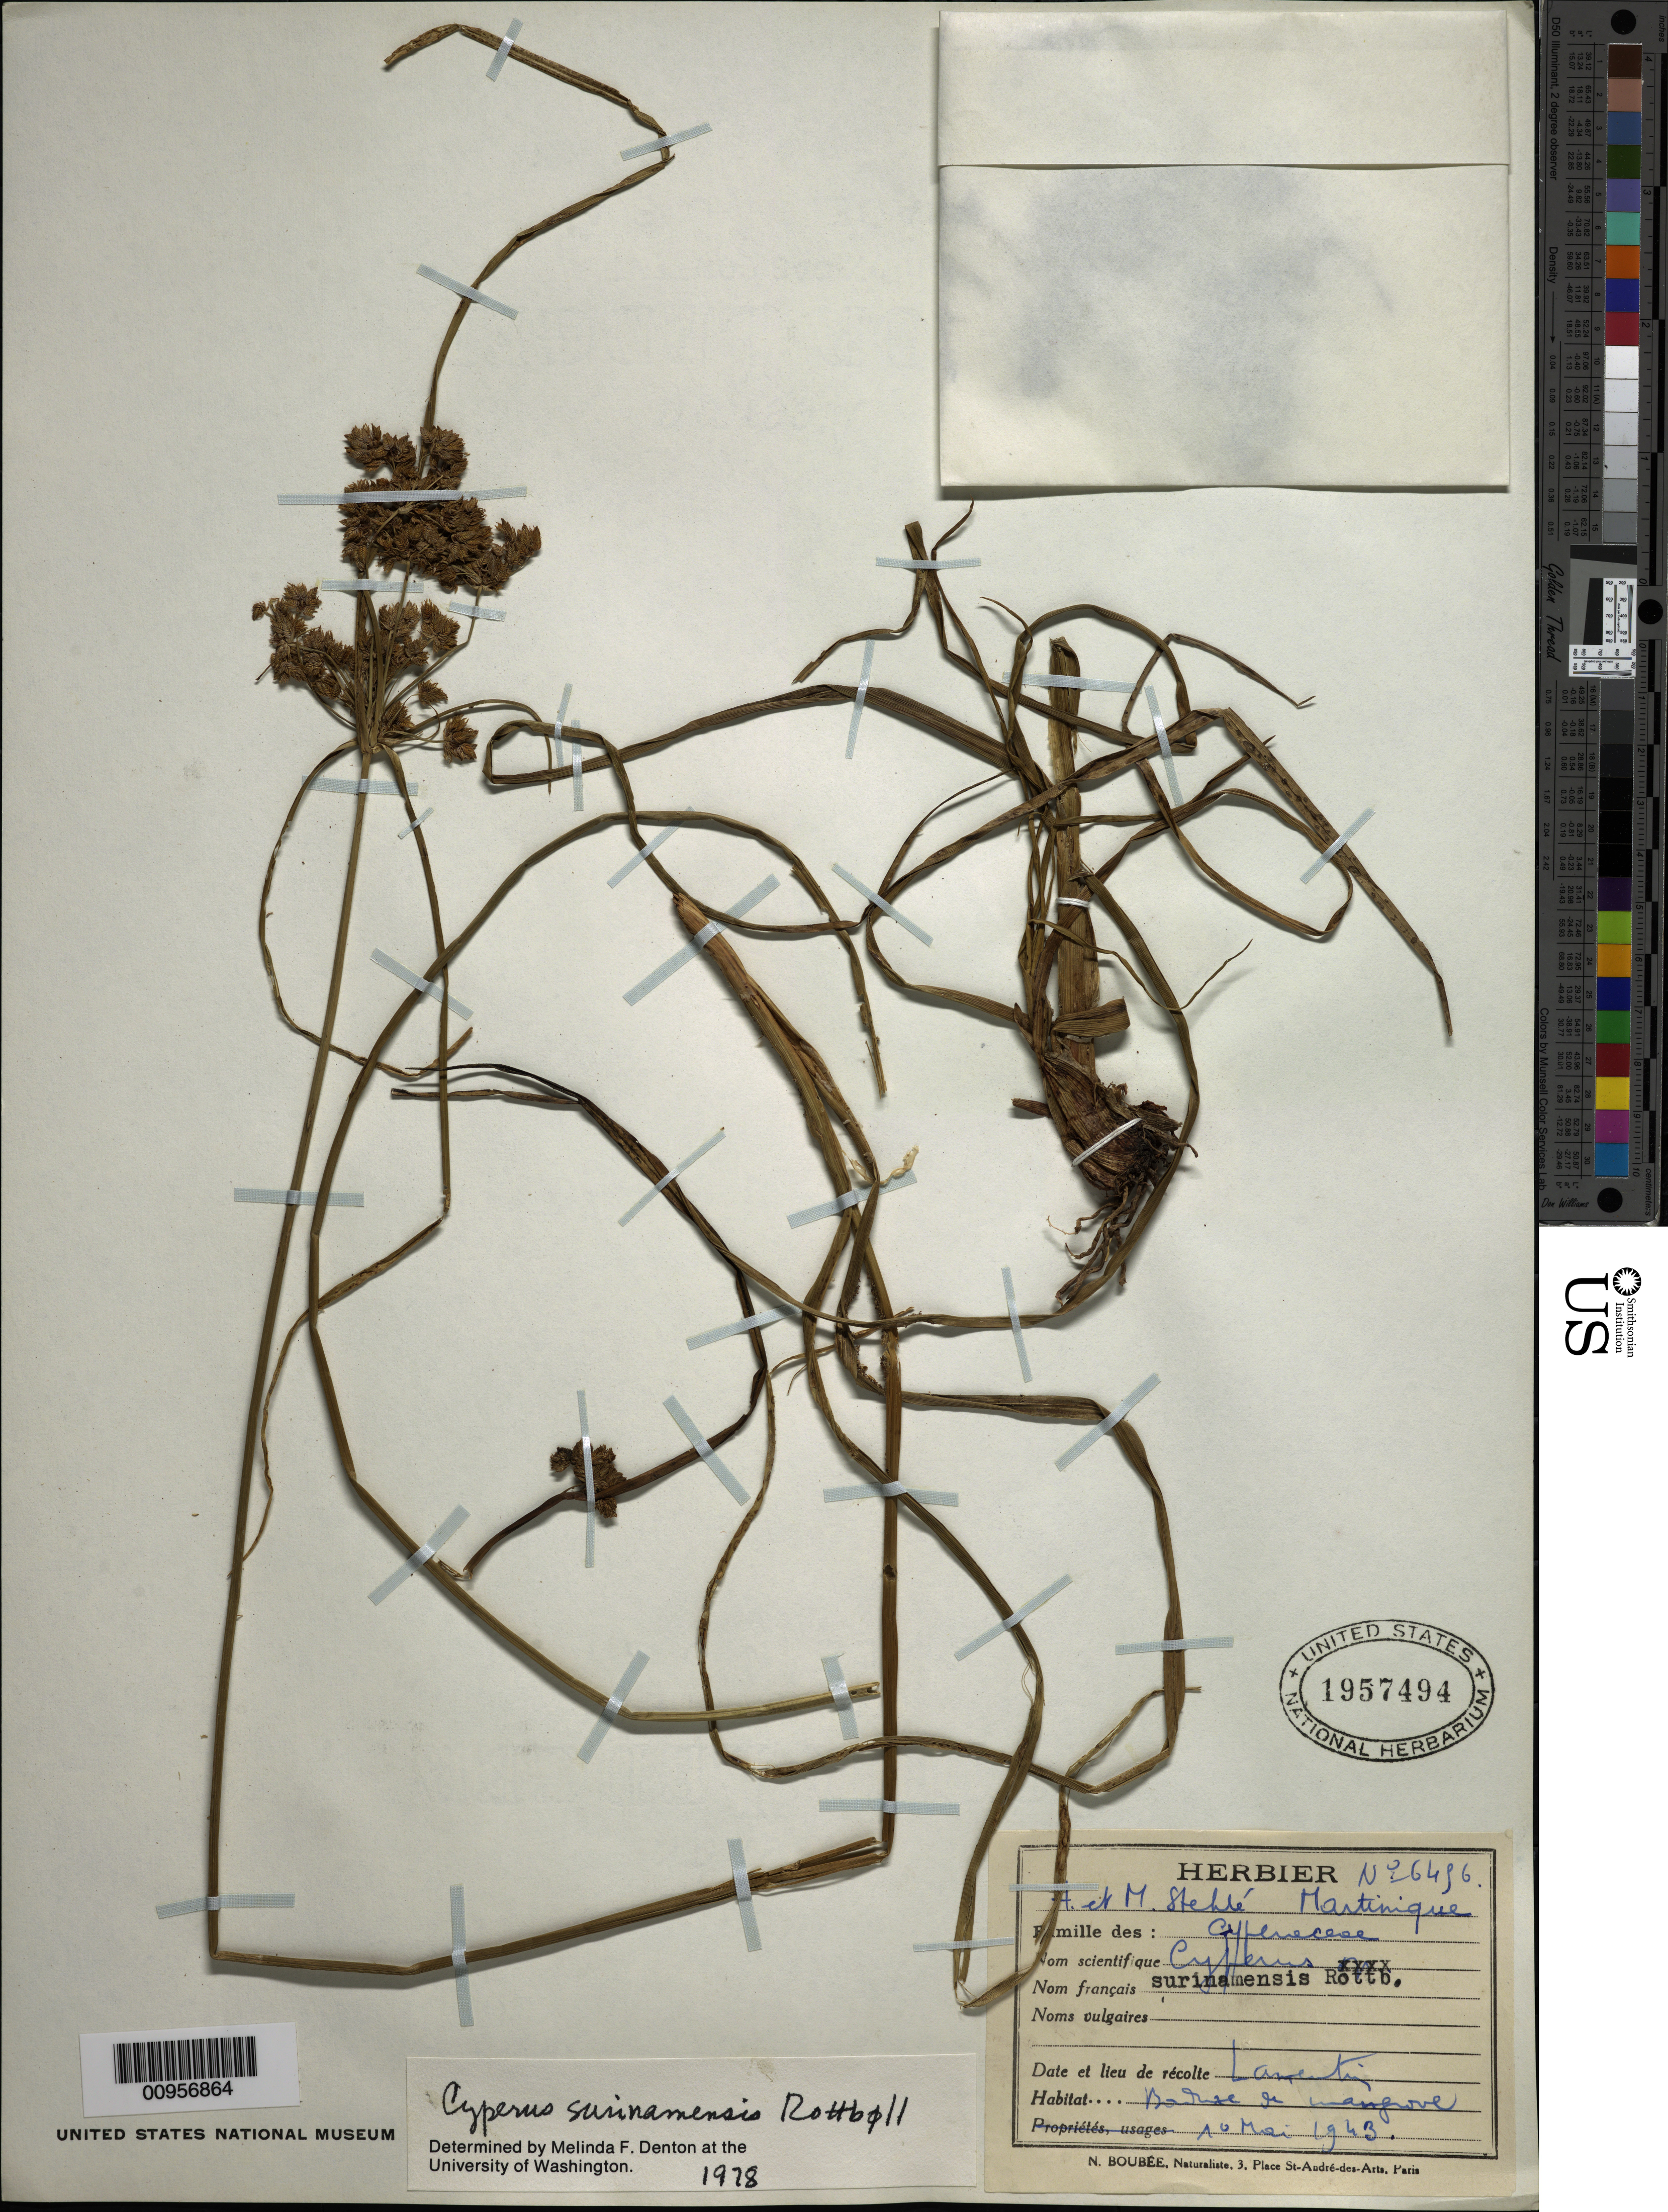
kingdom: Plantae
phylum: Tracheophyta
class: Liliopsida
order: Poales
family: Cyperaceae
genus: Cyperus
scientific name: Cyperus surinamensis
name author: Rottb.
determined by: Denton, M. F.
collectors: H. Stehlé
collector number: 6456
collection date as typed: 10 May 1943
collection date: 1943-05-10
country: Martinique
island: Martinique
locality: Lamentin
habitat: "bord.." de mangrove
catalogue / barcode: US 1957494